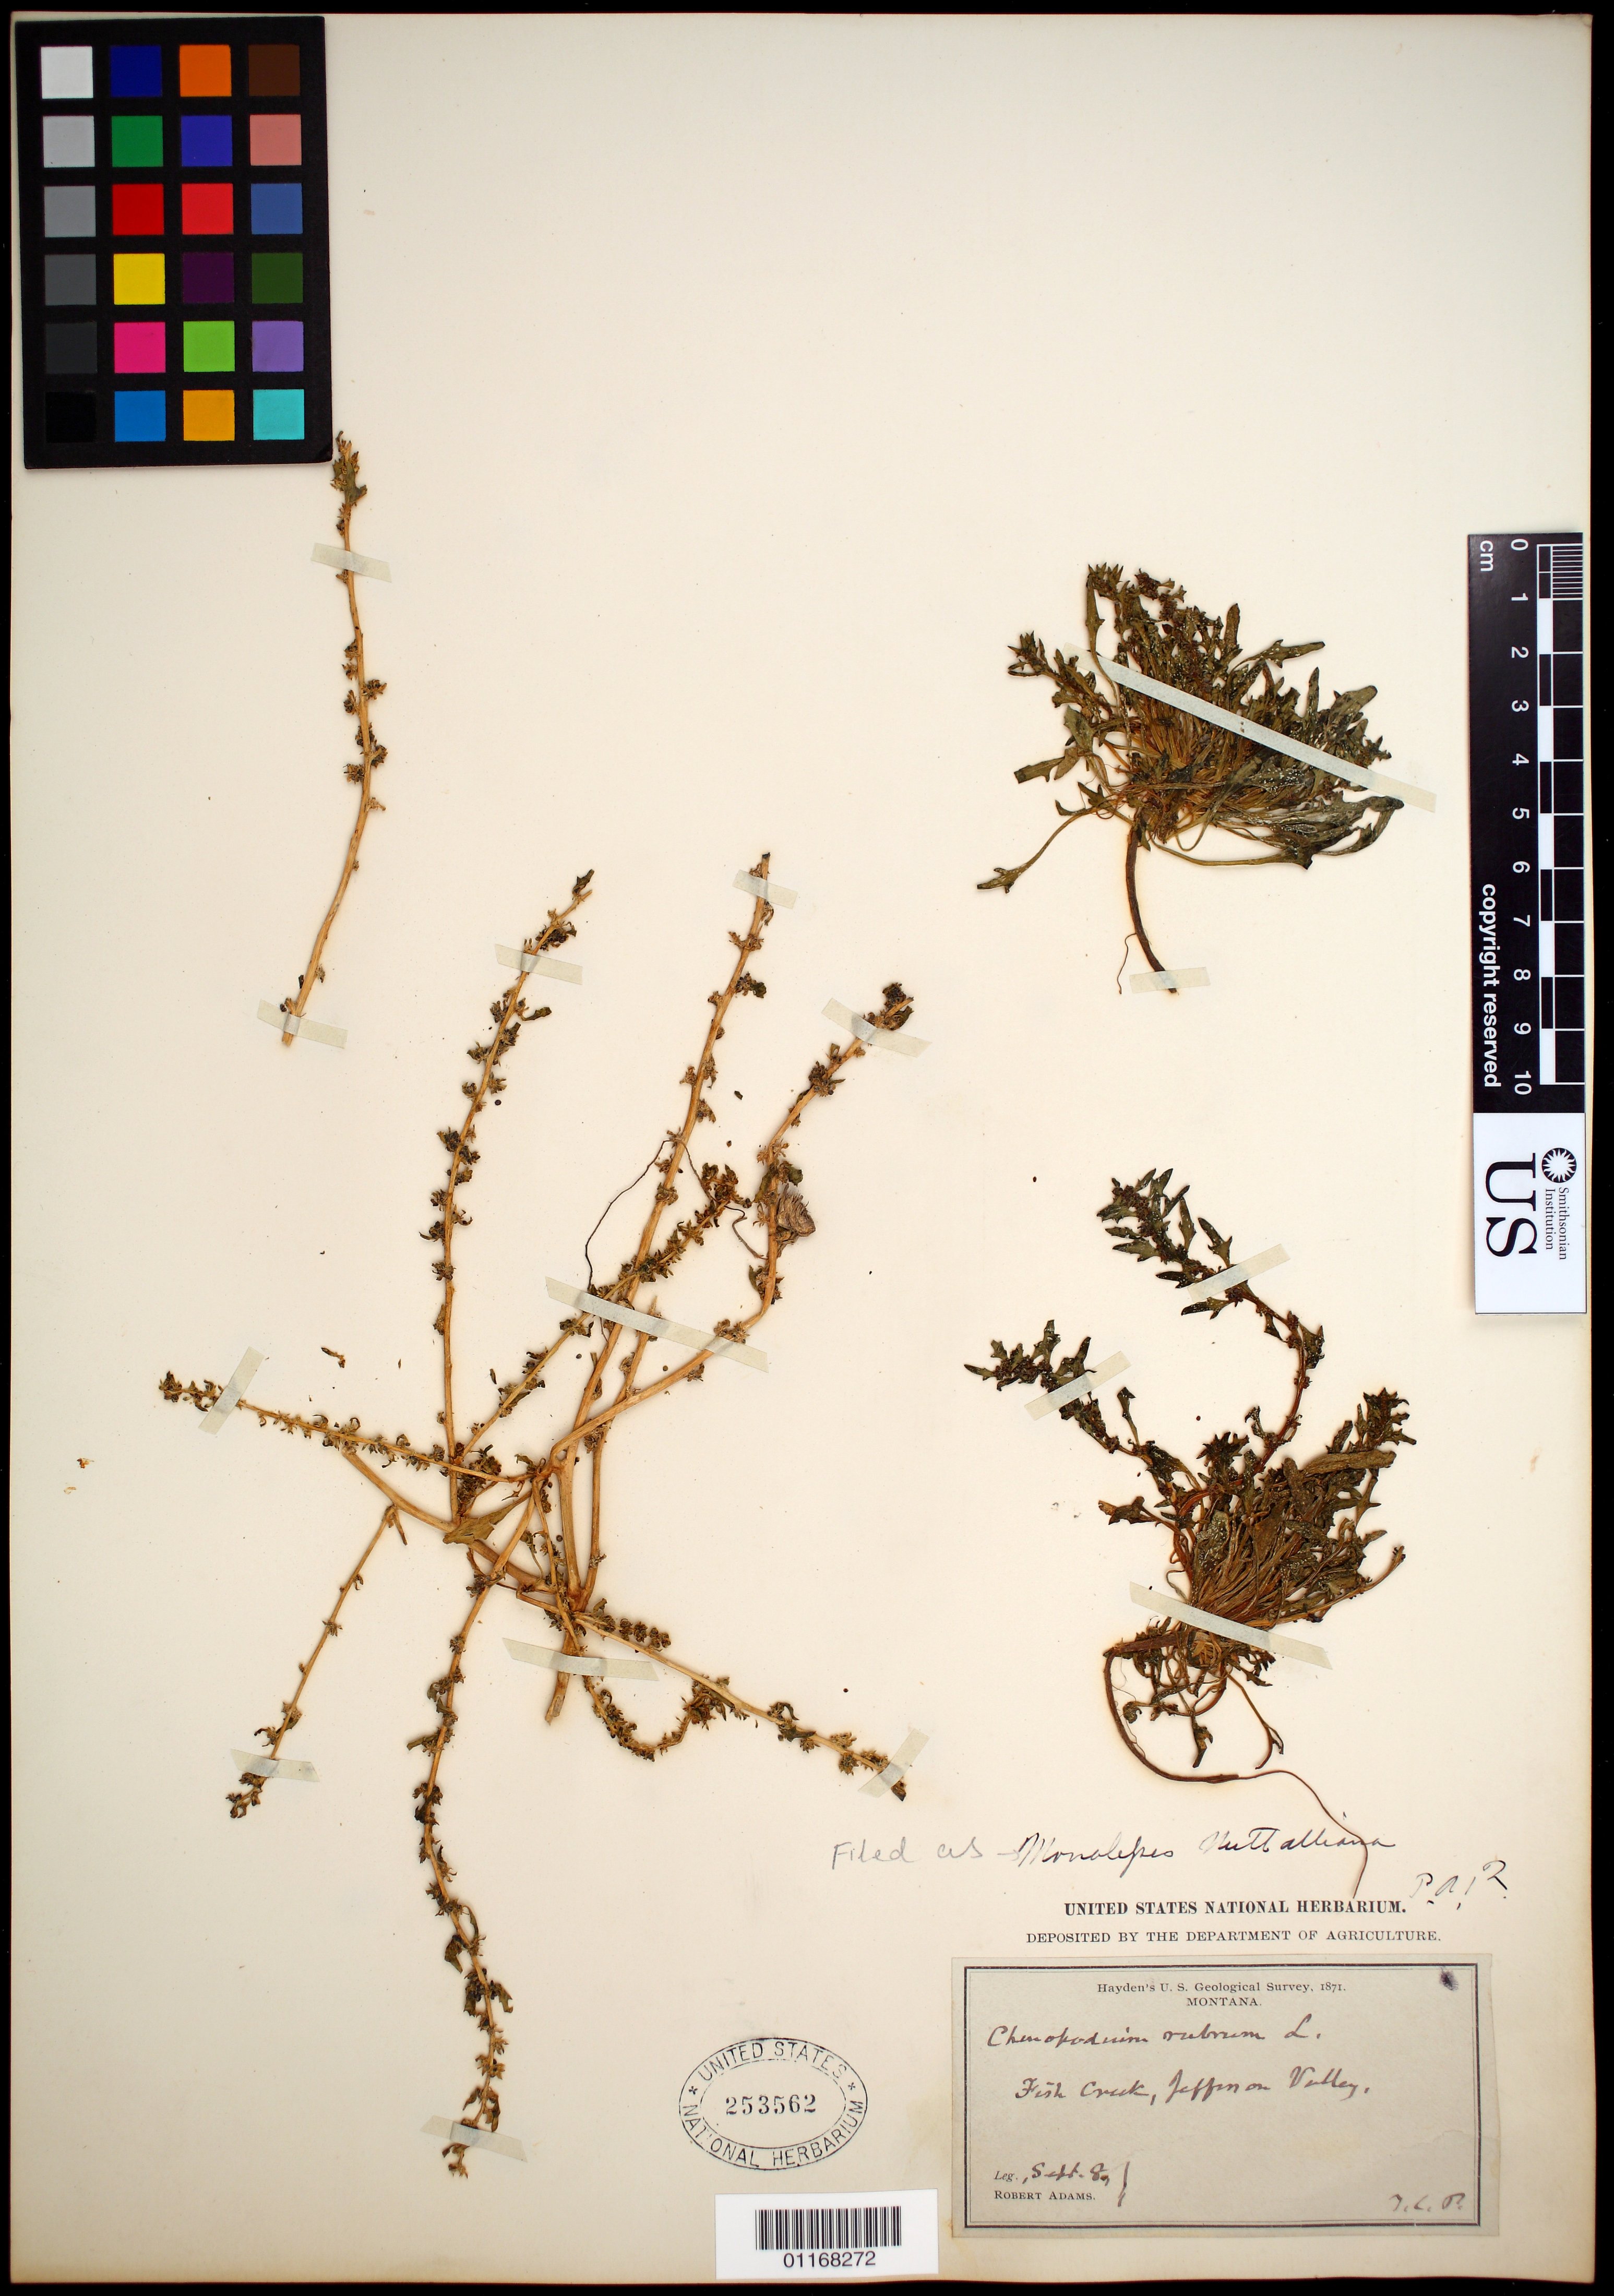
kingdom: Plantae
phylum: Tracheophyta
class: Magnoliopsida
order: Caryophyllales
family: Amaranthaceae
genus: Blitum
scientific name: Blitum nuttallianum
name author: Schult.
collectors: R. Adams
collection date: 1871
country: United States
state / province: Montana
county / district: Jefferson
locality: Fish Creek, Jefferson Valley.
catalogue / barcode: US 253562